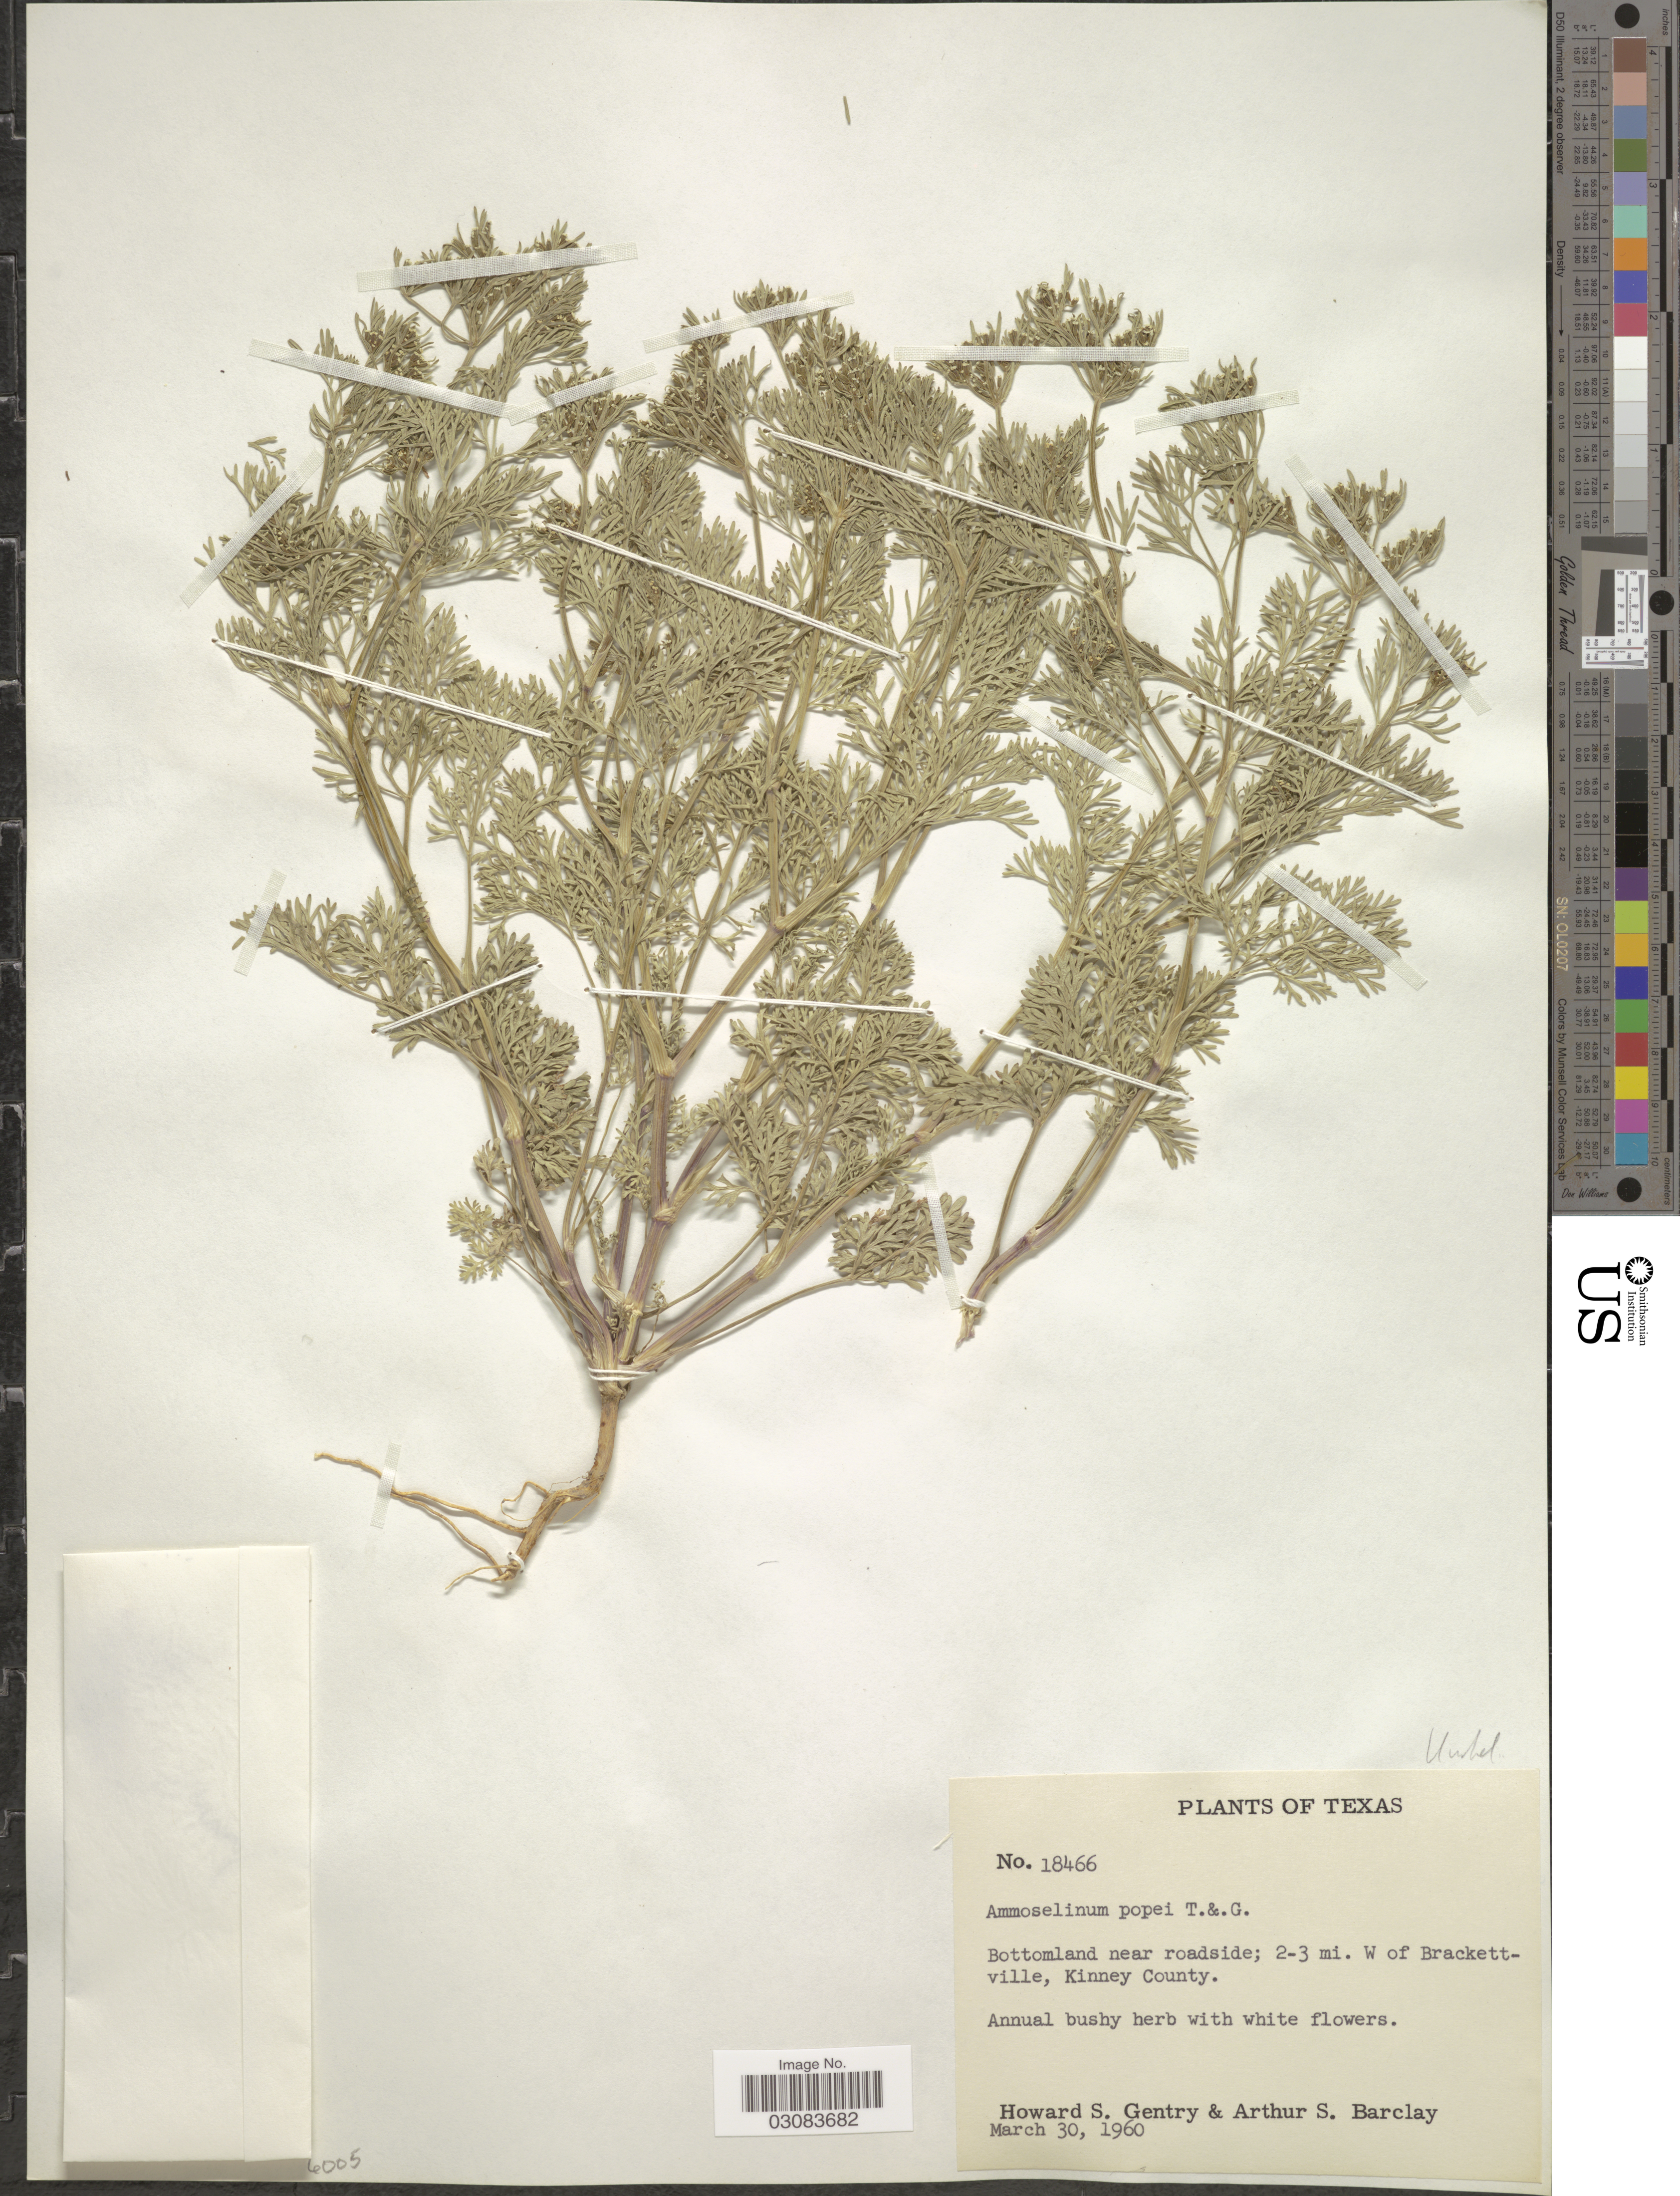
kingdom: Plantae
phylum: Tracheophyta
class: Magnoliopsida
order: Apiales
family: Apiaceae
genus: Ammoselinum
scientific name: Ammoselinum popei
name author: Torr. & A. Gray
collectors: H. S. Gentry & A. S. Barclay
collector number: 18466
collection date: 1960-03-30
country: United States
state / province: Texas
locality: Bottomland near roadside; 2-3 mi. W of Brackettville, Kinney County.